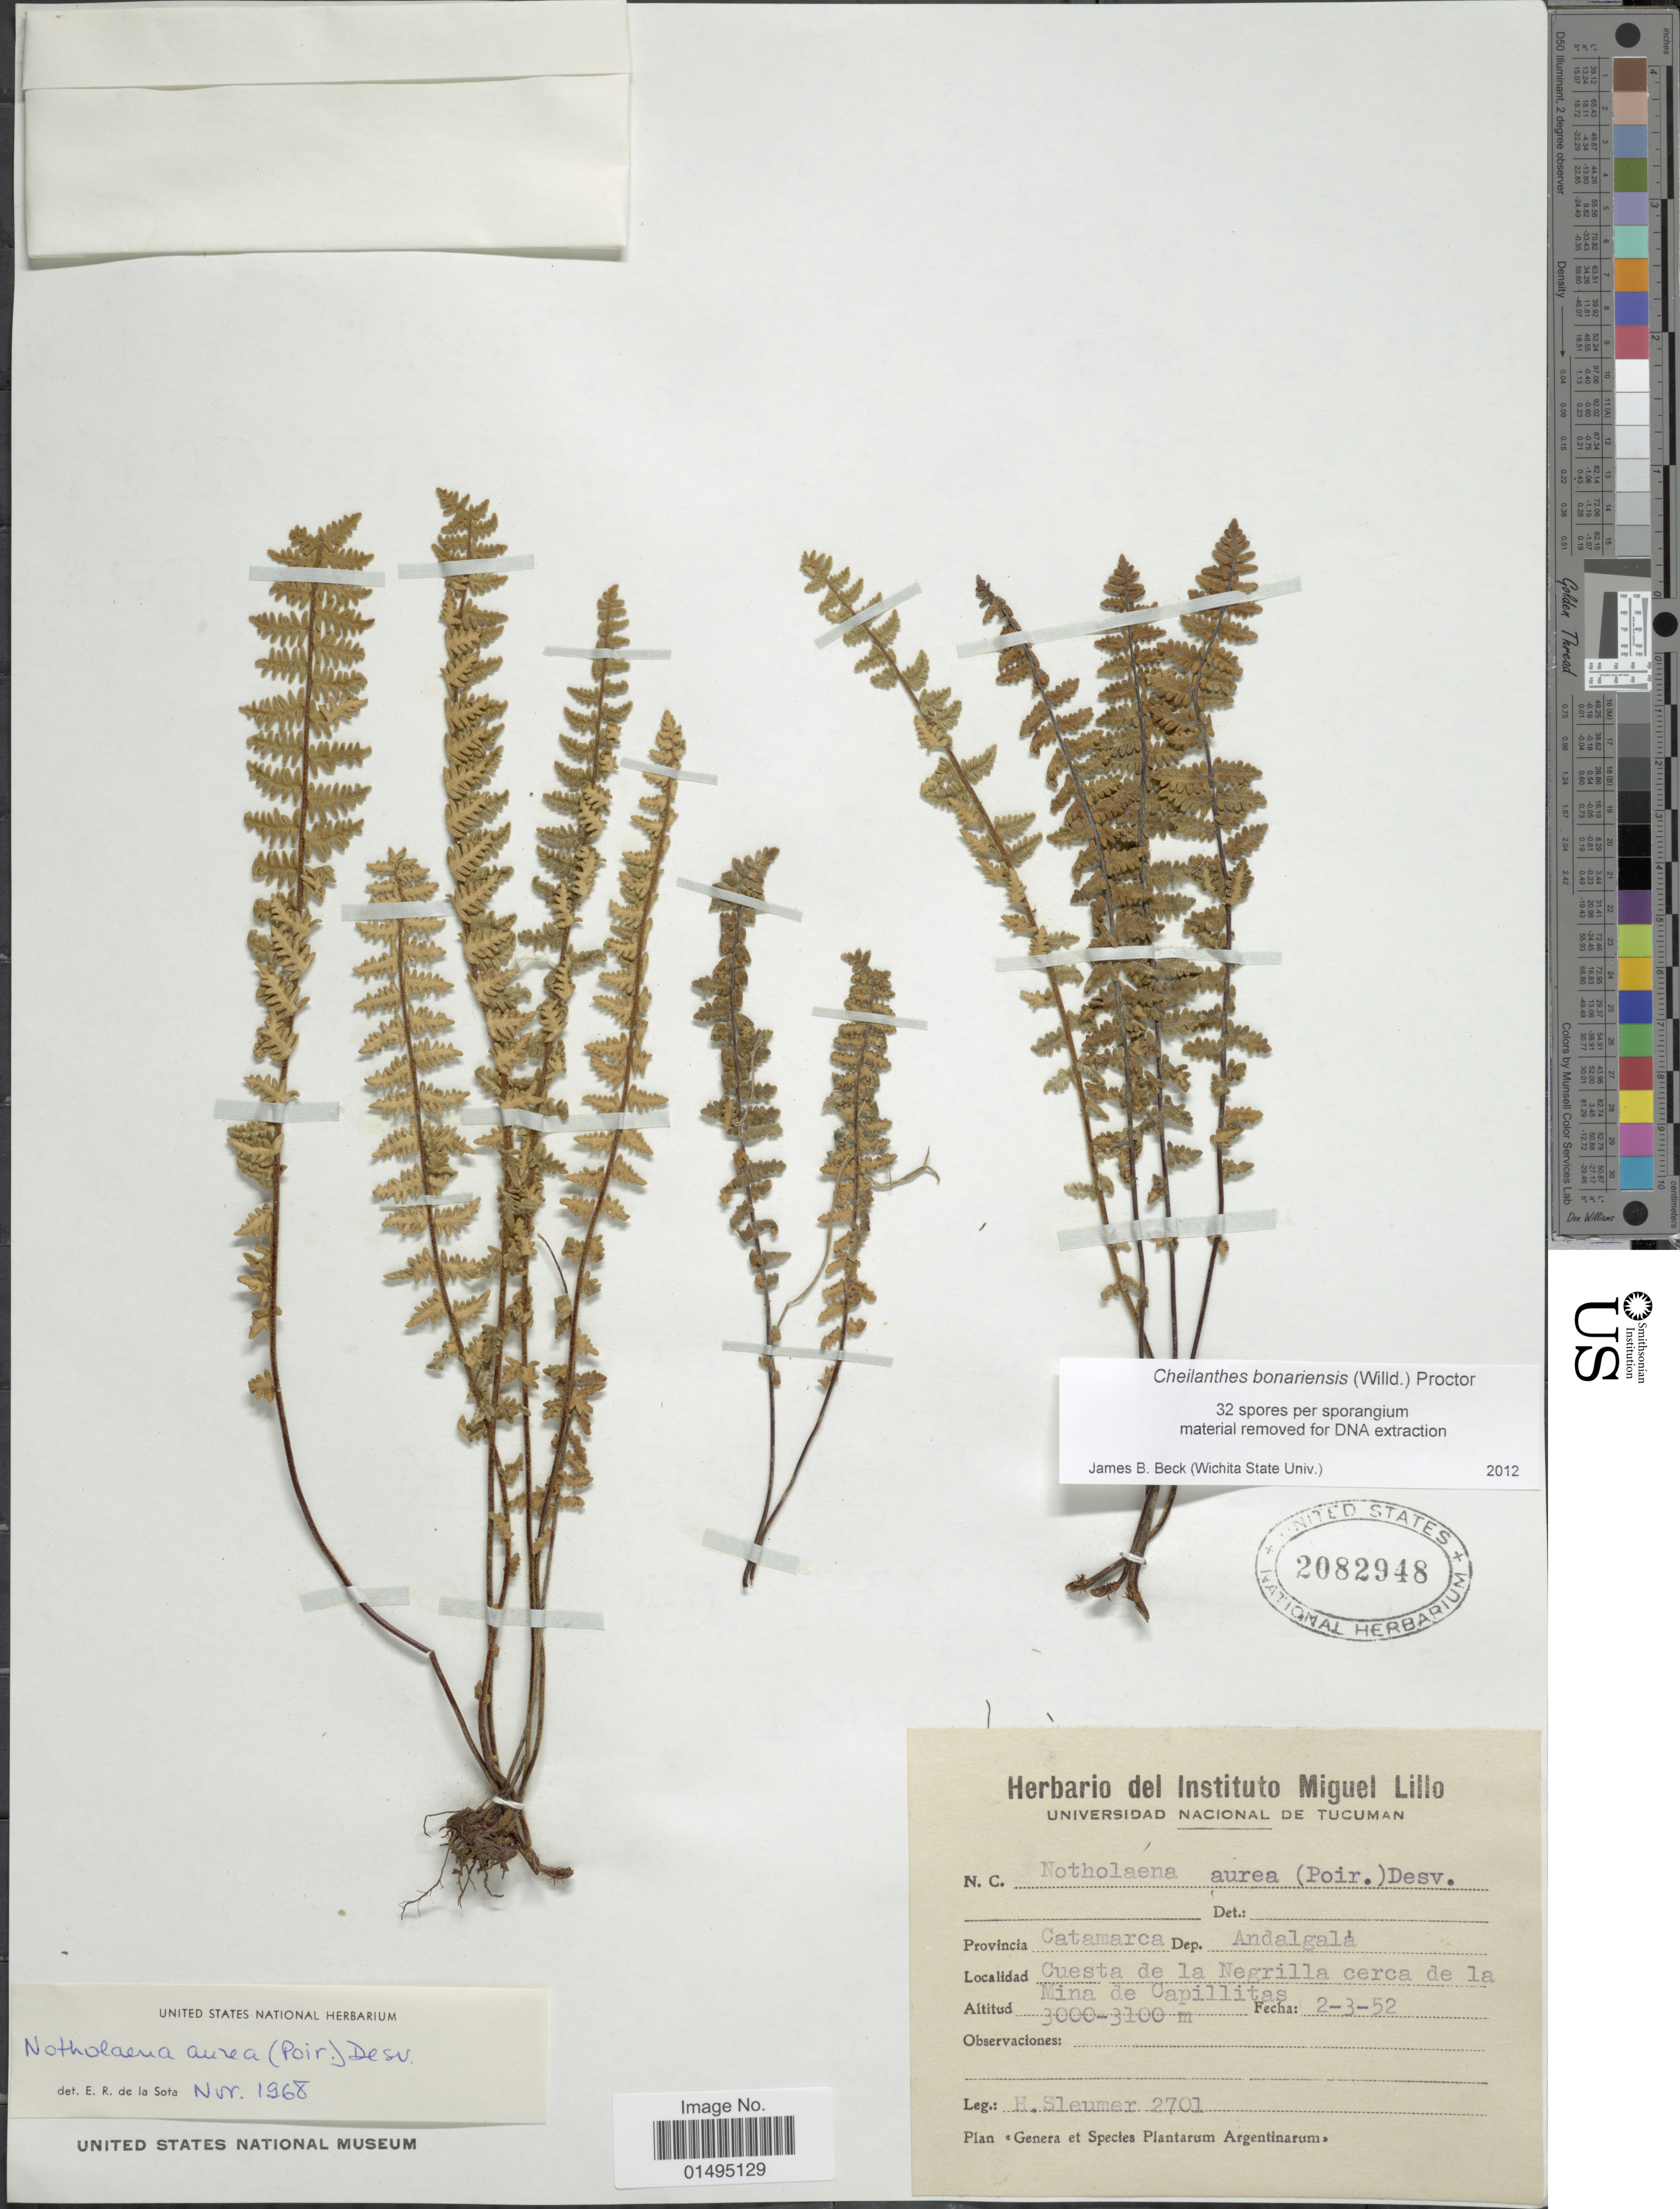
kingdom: Plantae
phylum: Tracheophyta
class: Polypodiopsida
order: Polypodiales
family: Pteridaceae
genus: Myriopteris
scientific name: Myriopteris aurea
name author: (Poir.) Grusz & Windham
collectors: H. O. Sleumer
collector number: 2701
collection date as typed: Transcribed d/m/y: 2/3/52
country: Argentina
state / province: Catamarca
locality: Provincia. Catamarca, Dep. Andalgala, Cuesta de la Negrilla cerca de la mina de Capillitas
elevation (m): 3000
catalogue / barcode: US 2082948